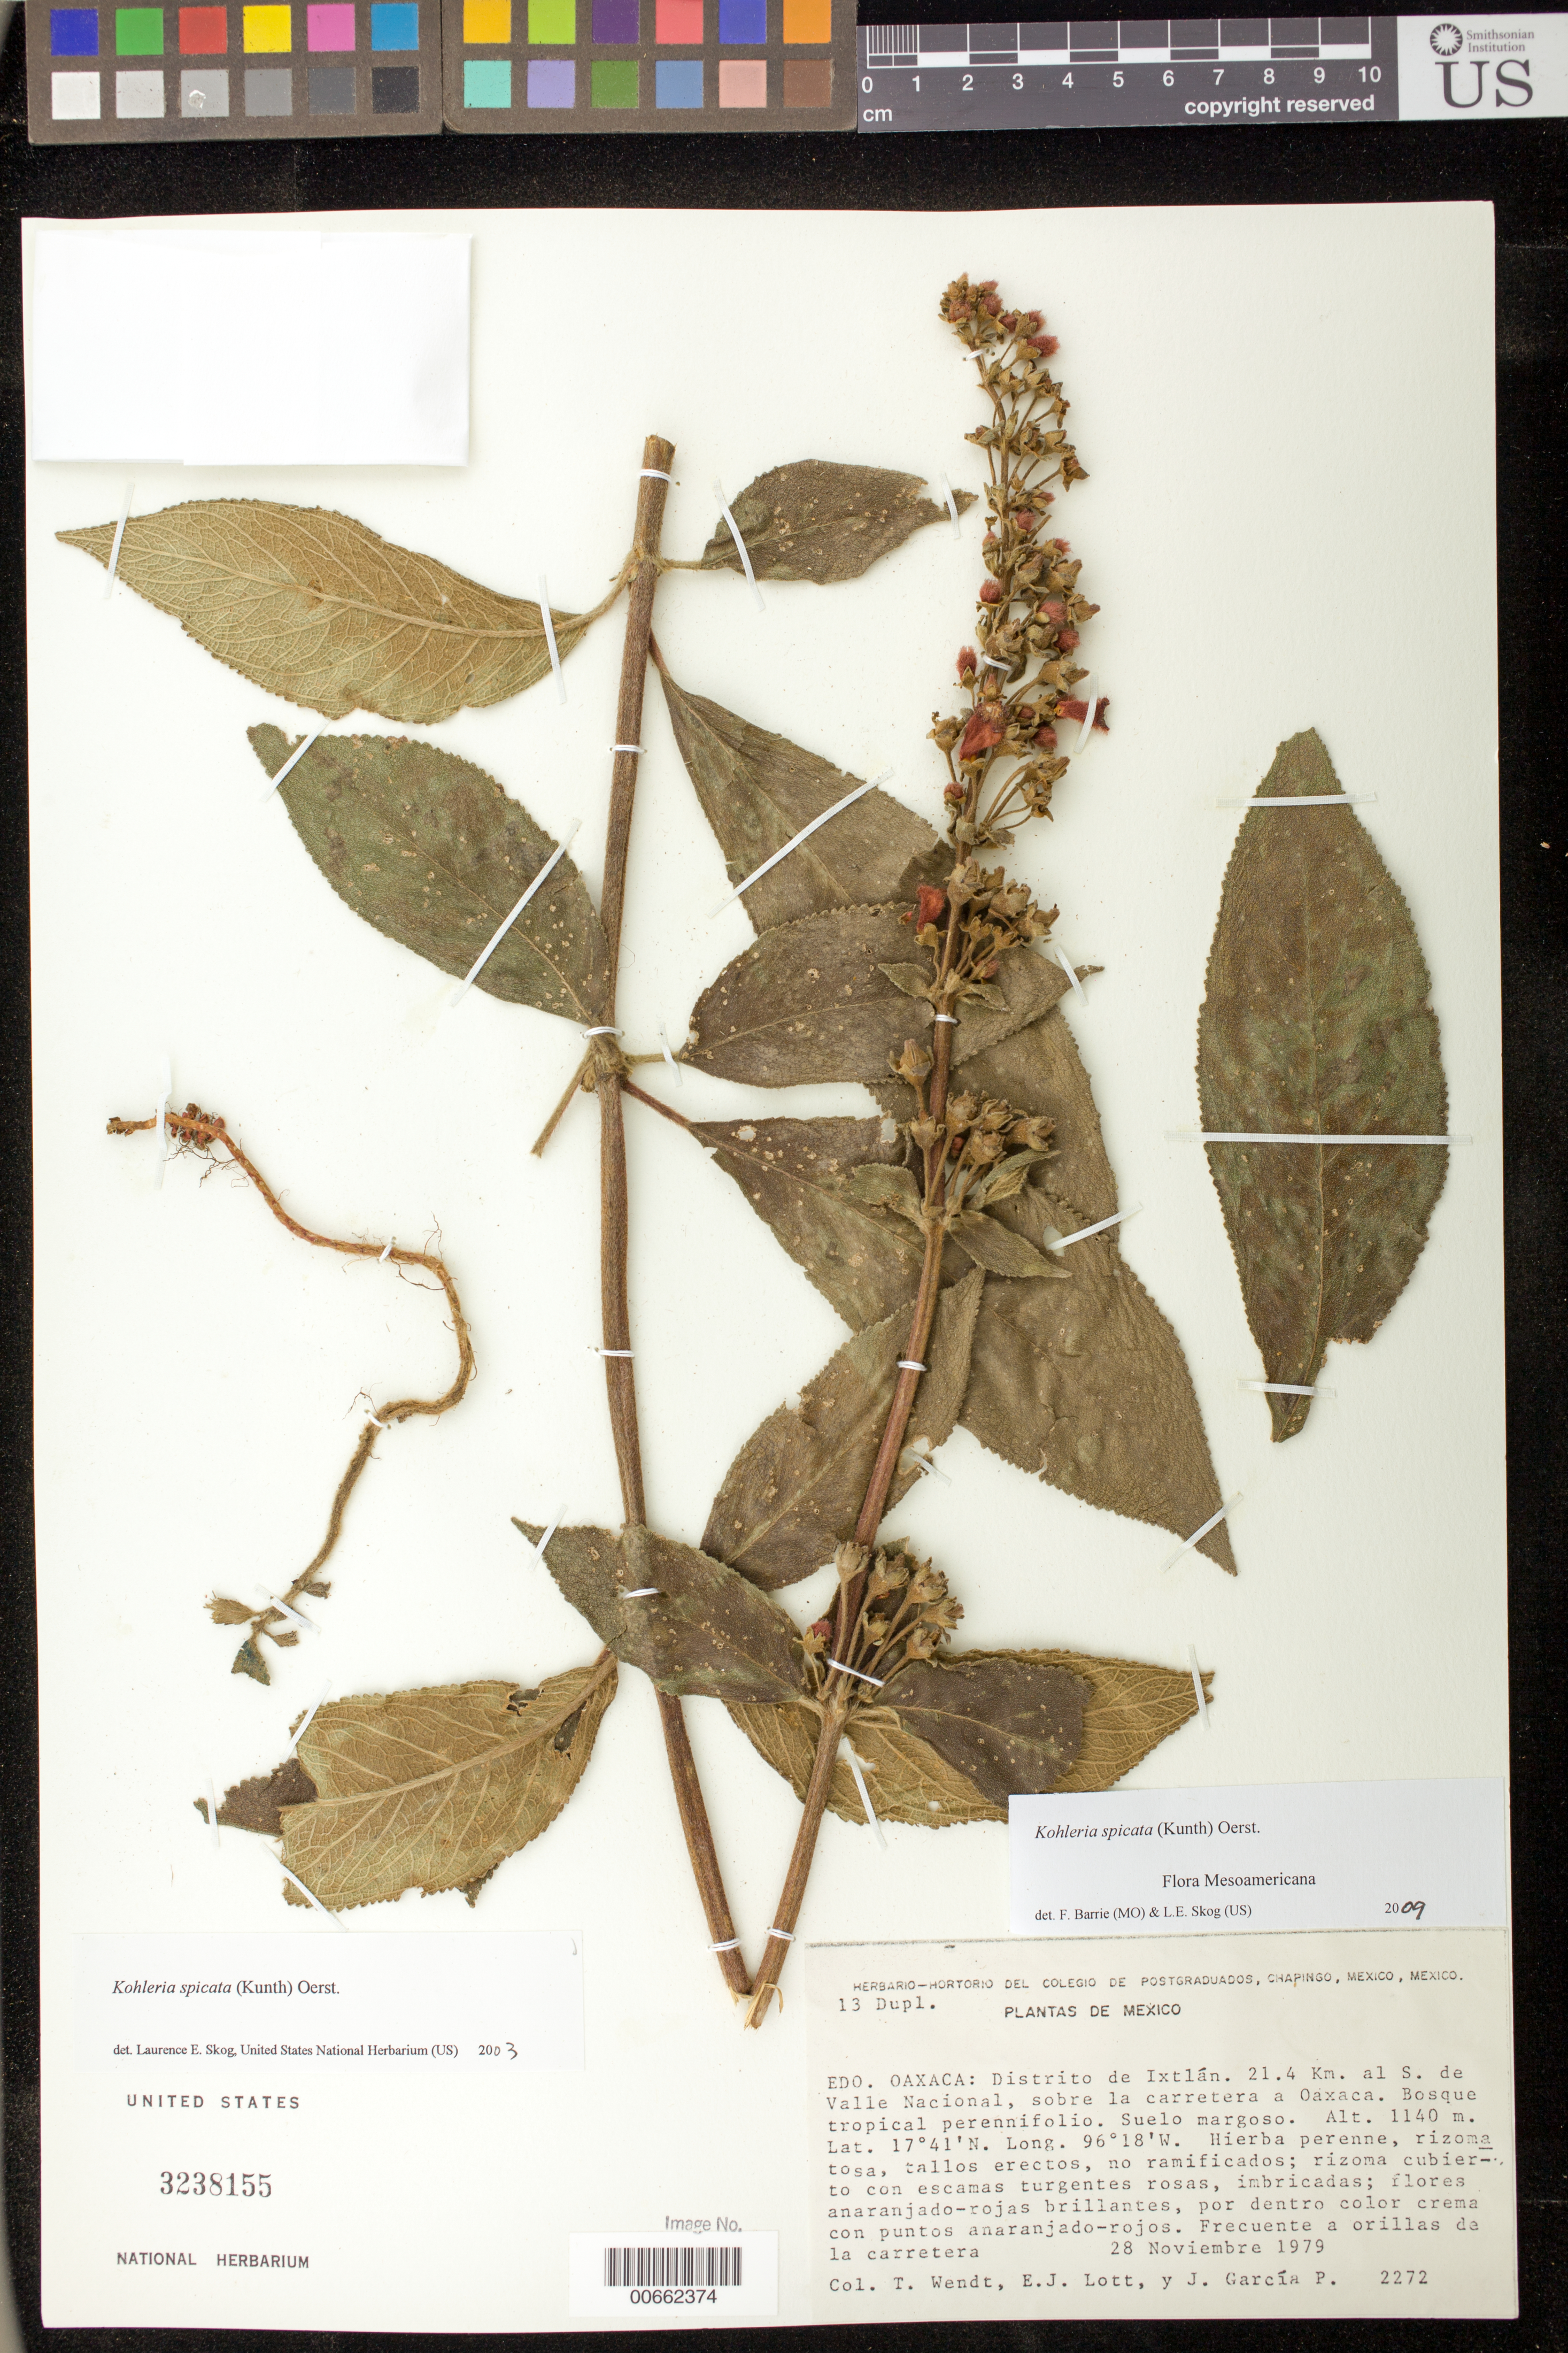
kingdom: Plantae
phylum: Tracheophyta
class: Magnoliopsida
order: Lamiales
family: Gesneriaceae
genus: Kohleria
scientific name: Kohleria spicata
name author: (Kunth) Oerst.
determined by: Skog, Laurence E.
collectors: T. L. Wendt, E. Lott & J. García-P.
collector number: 2272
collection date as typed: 28 Nov 1979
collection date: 1979-11-28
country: Mexico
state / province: Oaxaca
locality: Distrito de Ixtlán; 21.4 km al S de Valle Nacional, sobre la carretera a Oaxaca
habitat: Bosque tropical perennifolio, suelo margoso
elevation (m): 1140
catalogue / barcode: US 3238155